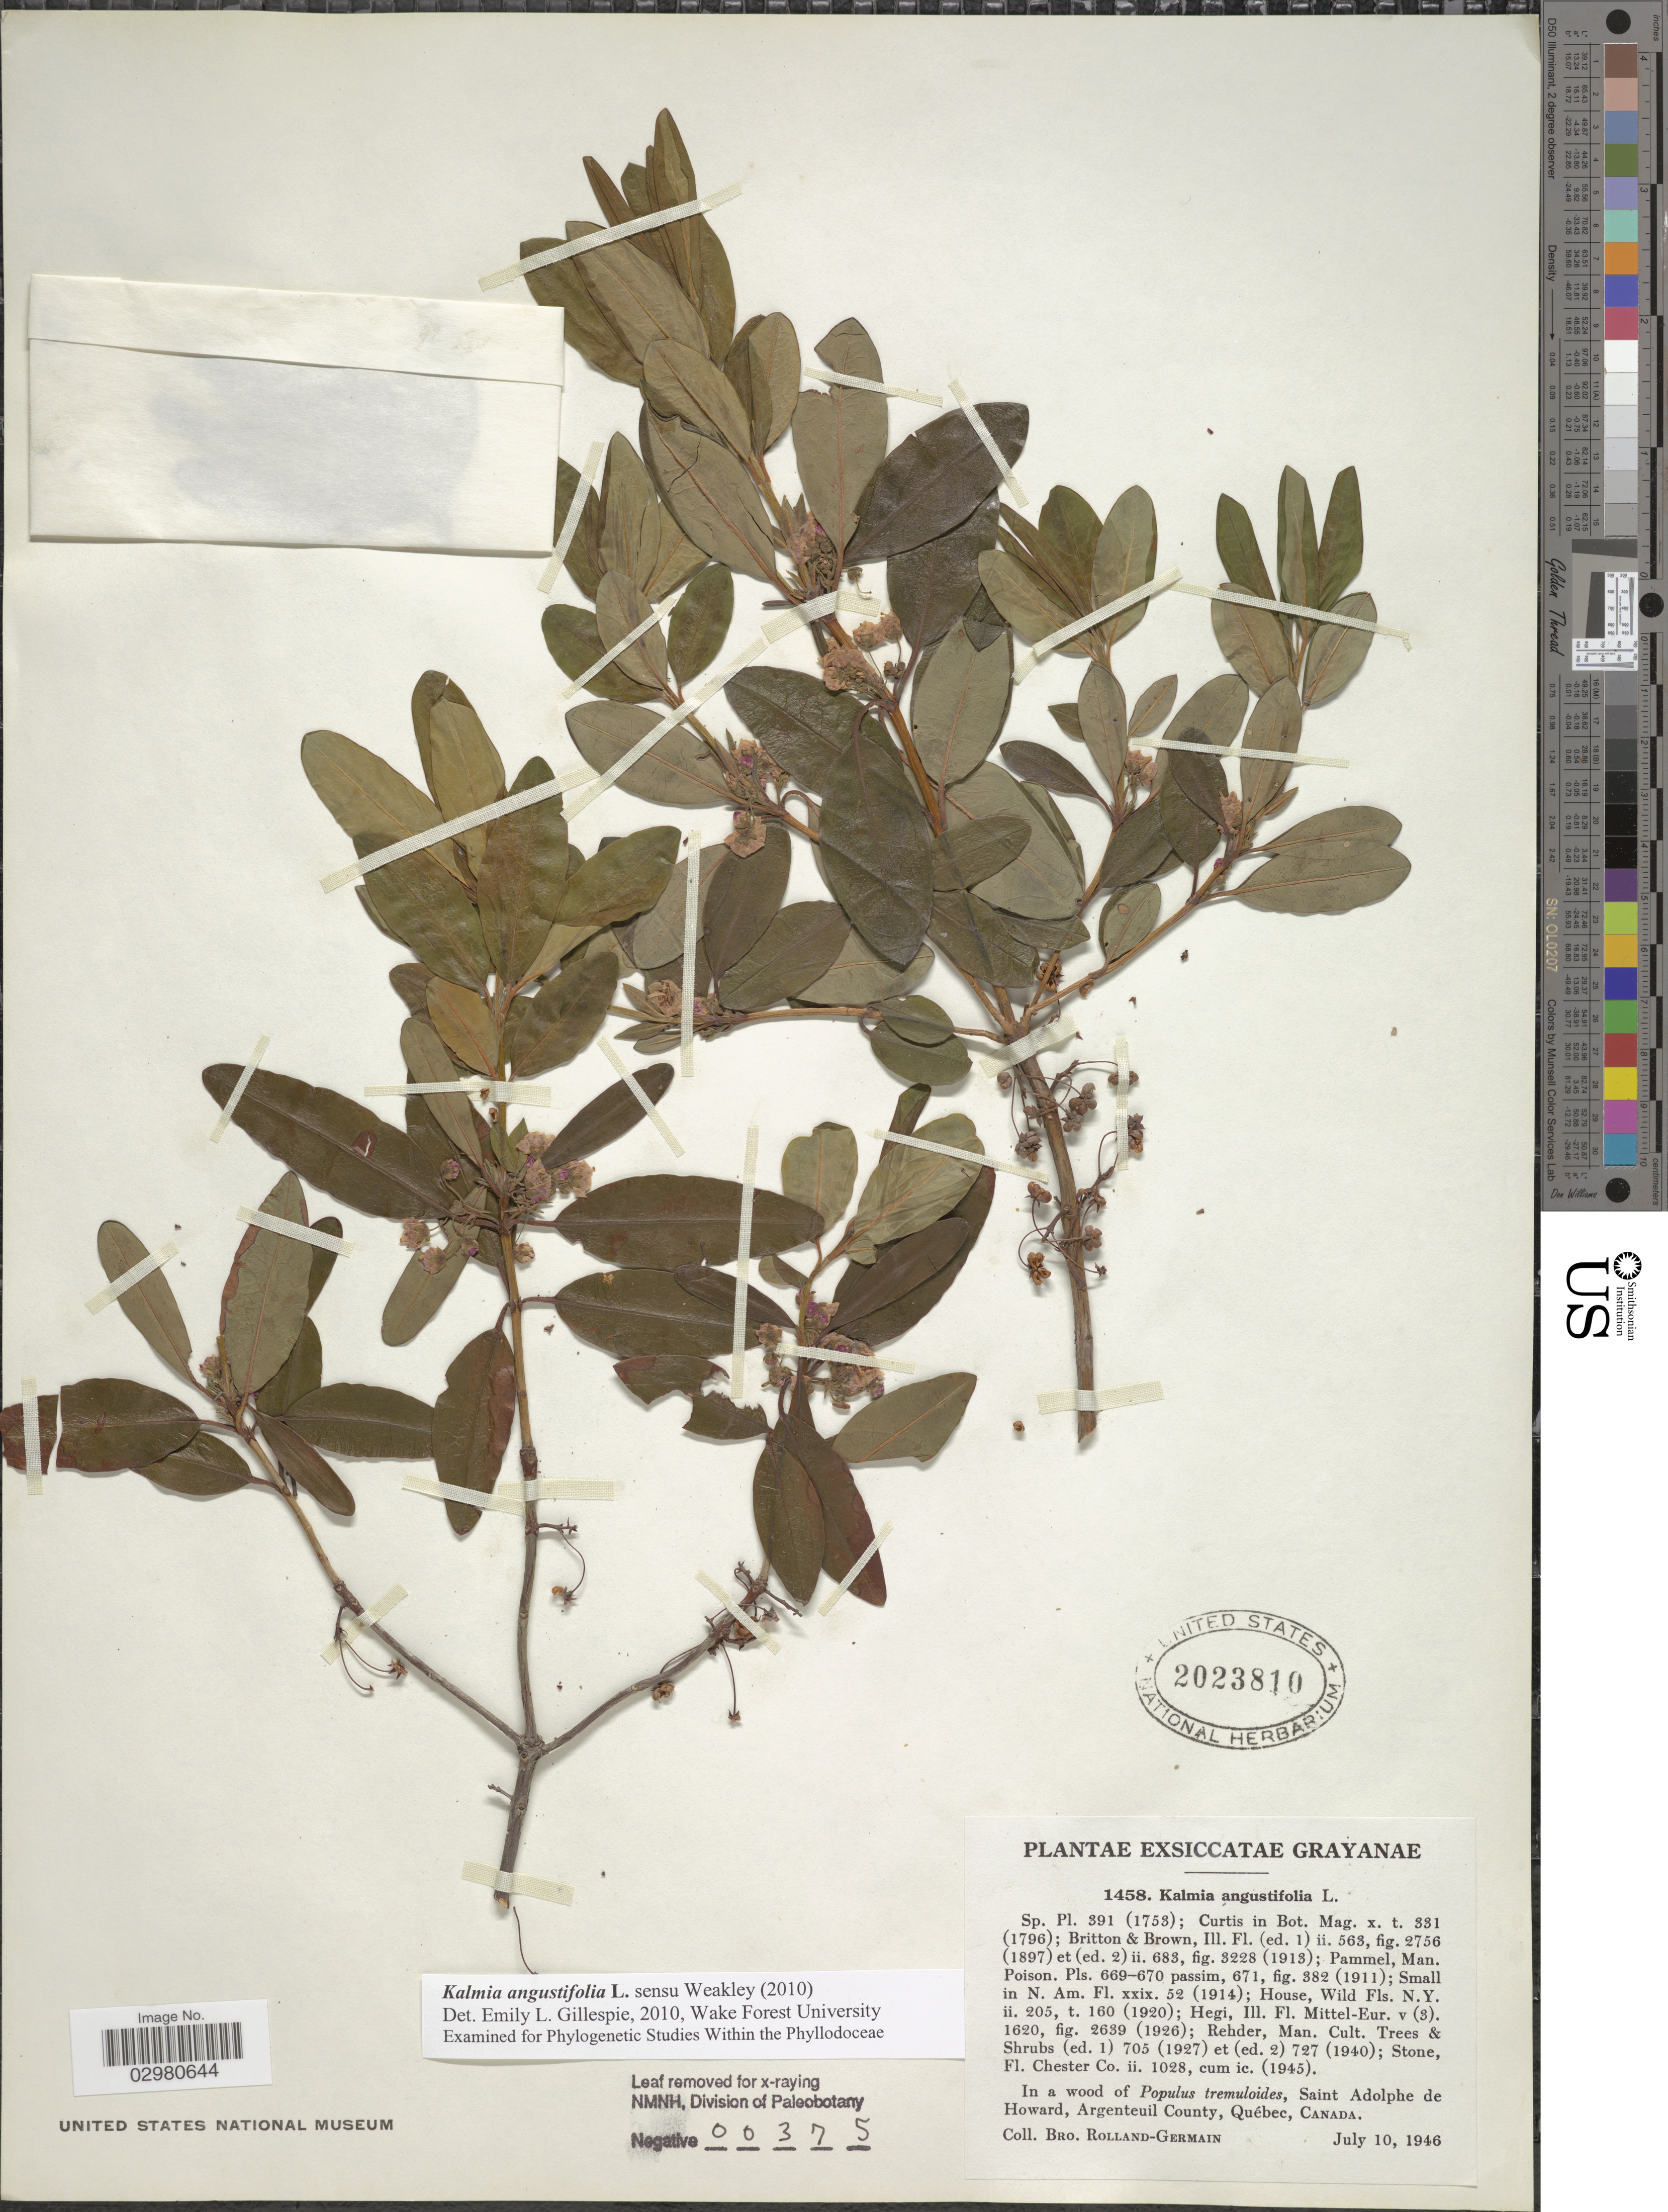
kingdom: Plantae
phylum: Tracheophyta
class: Magnoliopsida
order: Ericales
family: Ericaceae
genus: Kalmia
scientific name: Kalmia angustifolia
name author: L.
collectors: Rolland-Germain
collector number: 1458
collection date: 1946-07-10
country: Canada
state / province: Quebec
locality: Saint Adolphe de Howard, Argenteuil County.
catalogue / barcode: US 2023810